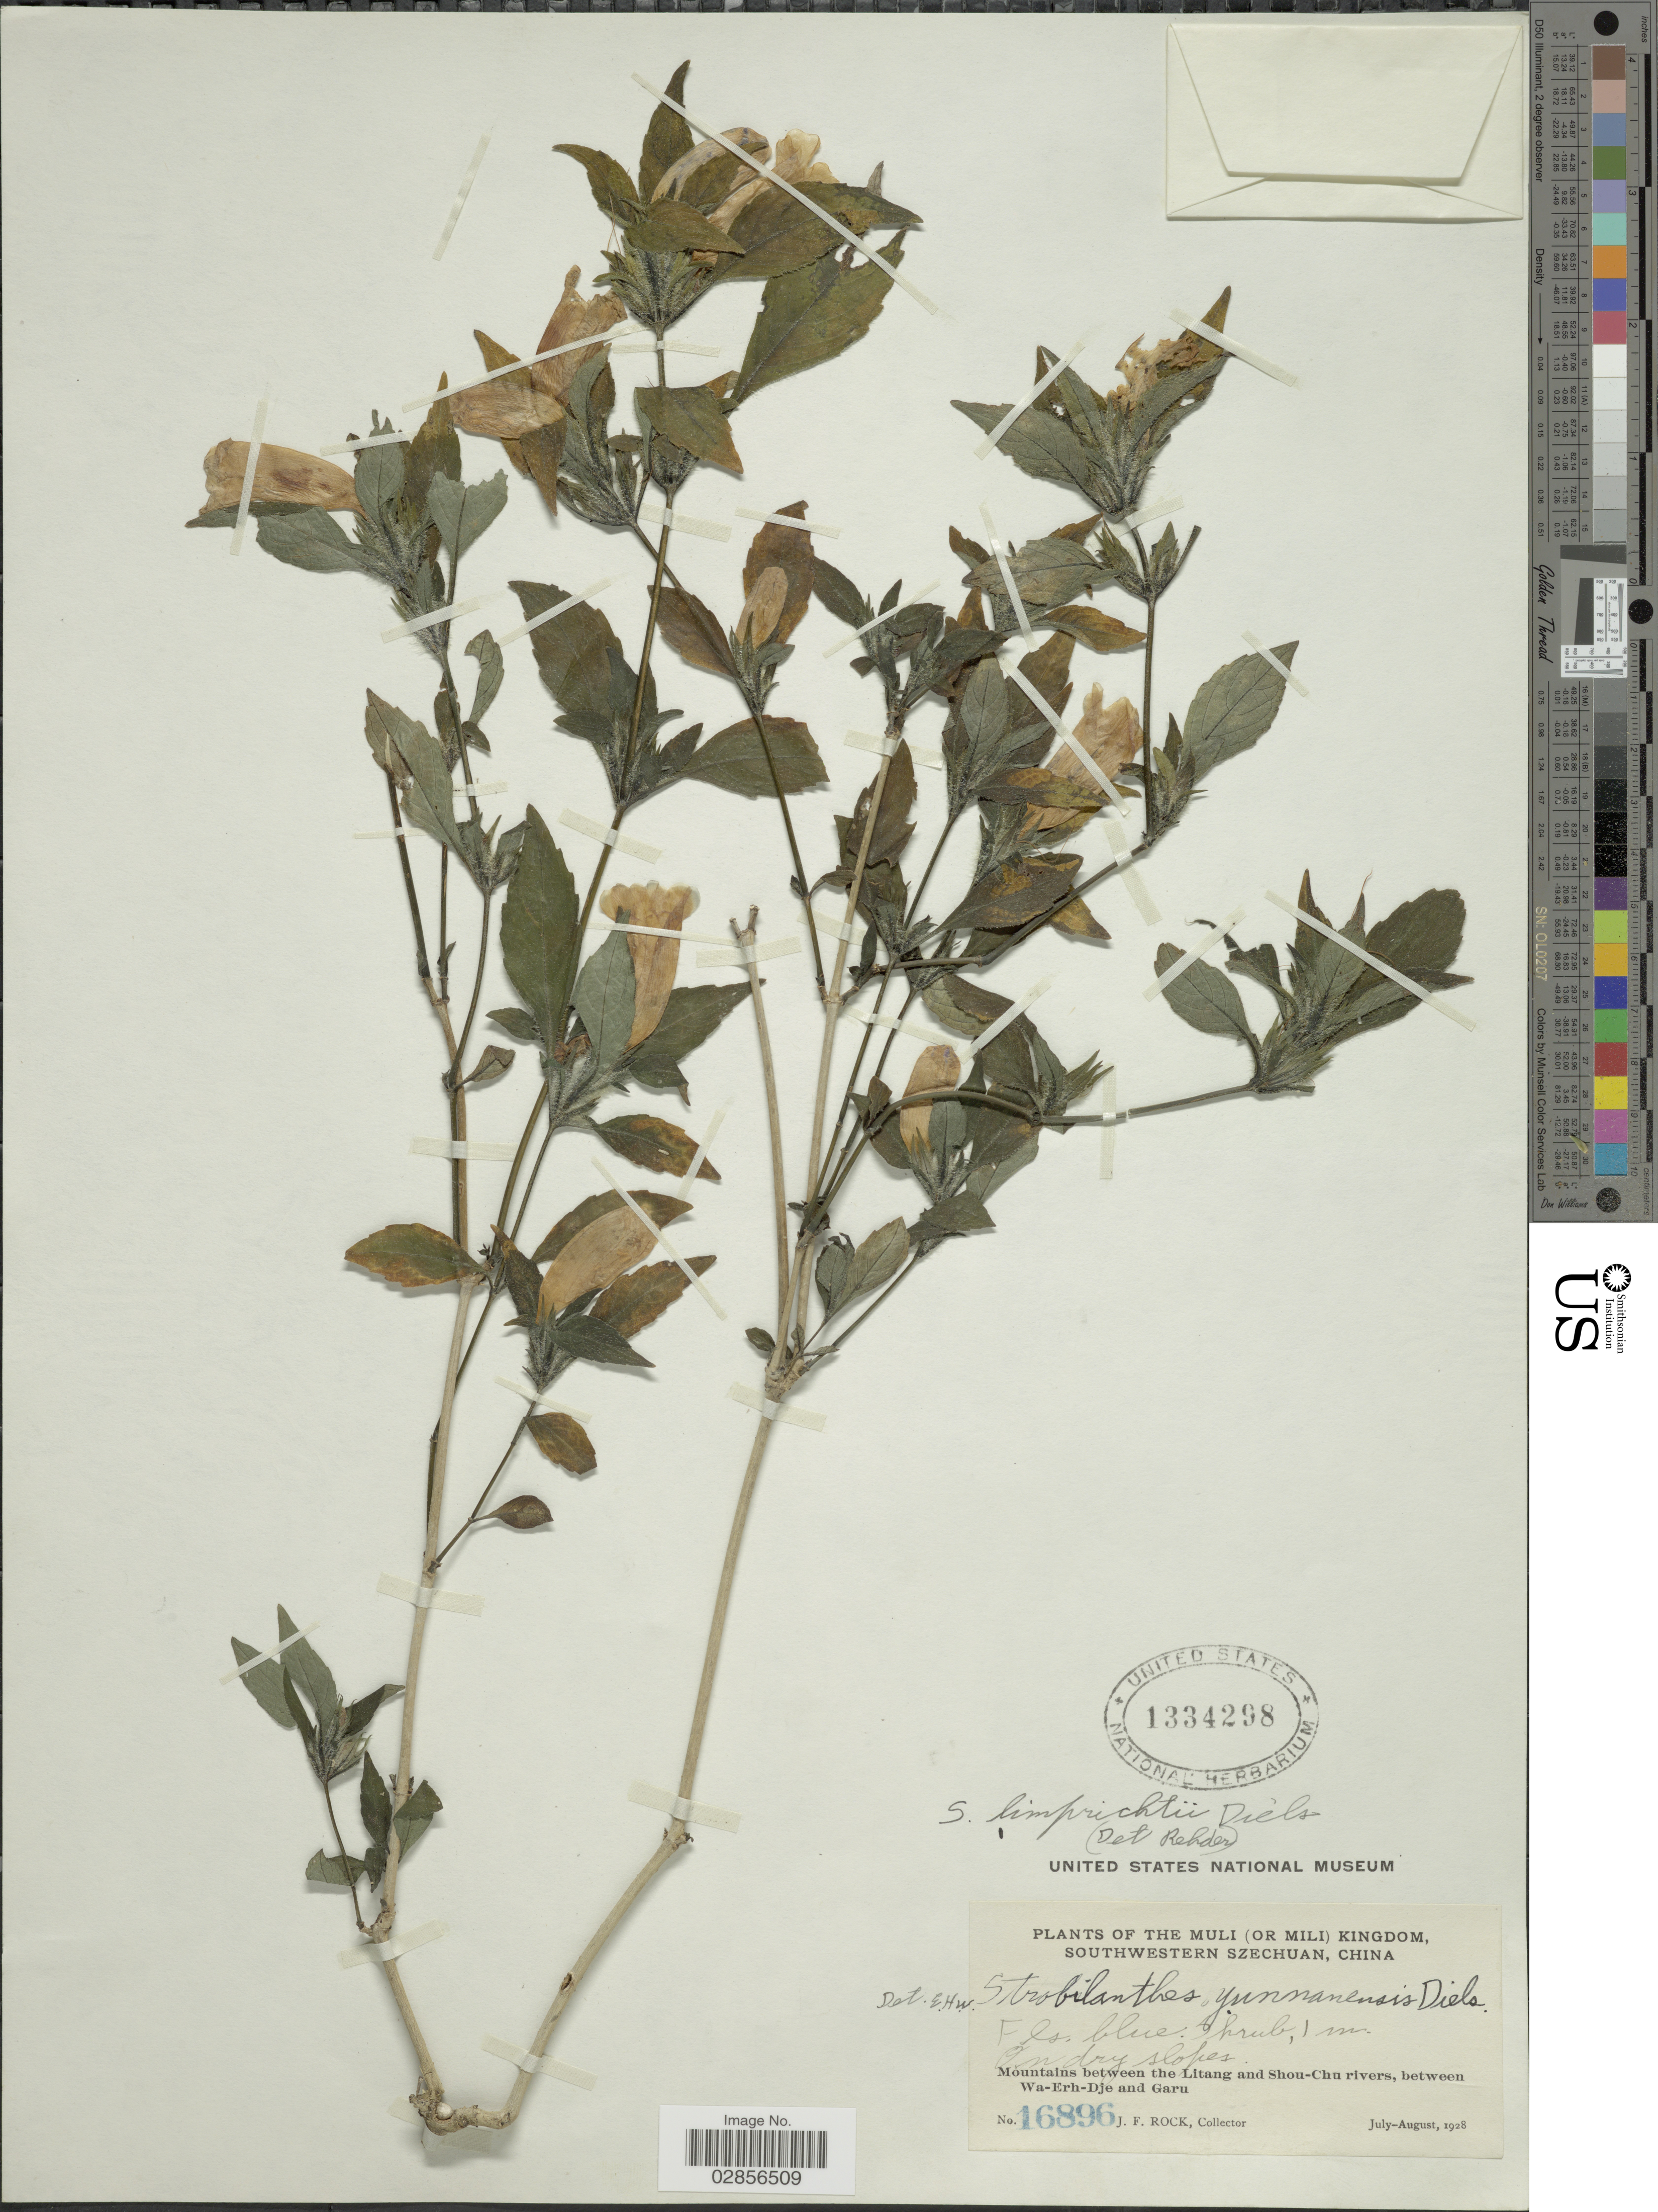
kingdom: Plantae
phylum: Tracheophyta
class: Magnoliopsida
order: Lamiales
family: Acanthaceae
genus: Strobilanthes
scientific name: Strobilanthes limprichtii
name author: Diels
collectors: J. Rock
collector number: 16896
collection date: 1928-07/1928-08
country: China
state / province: Sichuan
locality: The Mulli (or Mili) Kingdom, Southwestern Szechuan. Mountains between the Litang and Shou-Chu rivers, between Wa-Erh-Dje and Garu.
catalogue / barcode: US 1334298